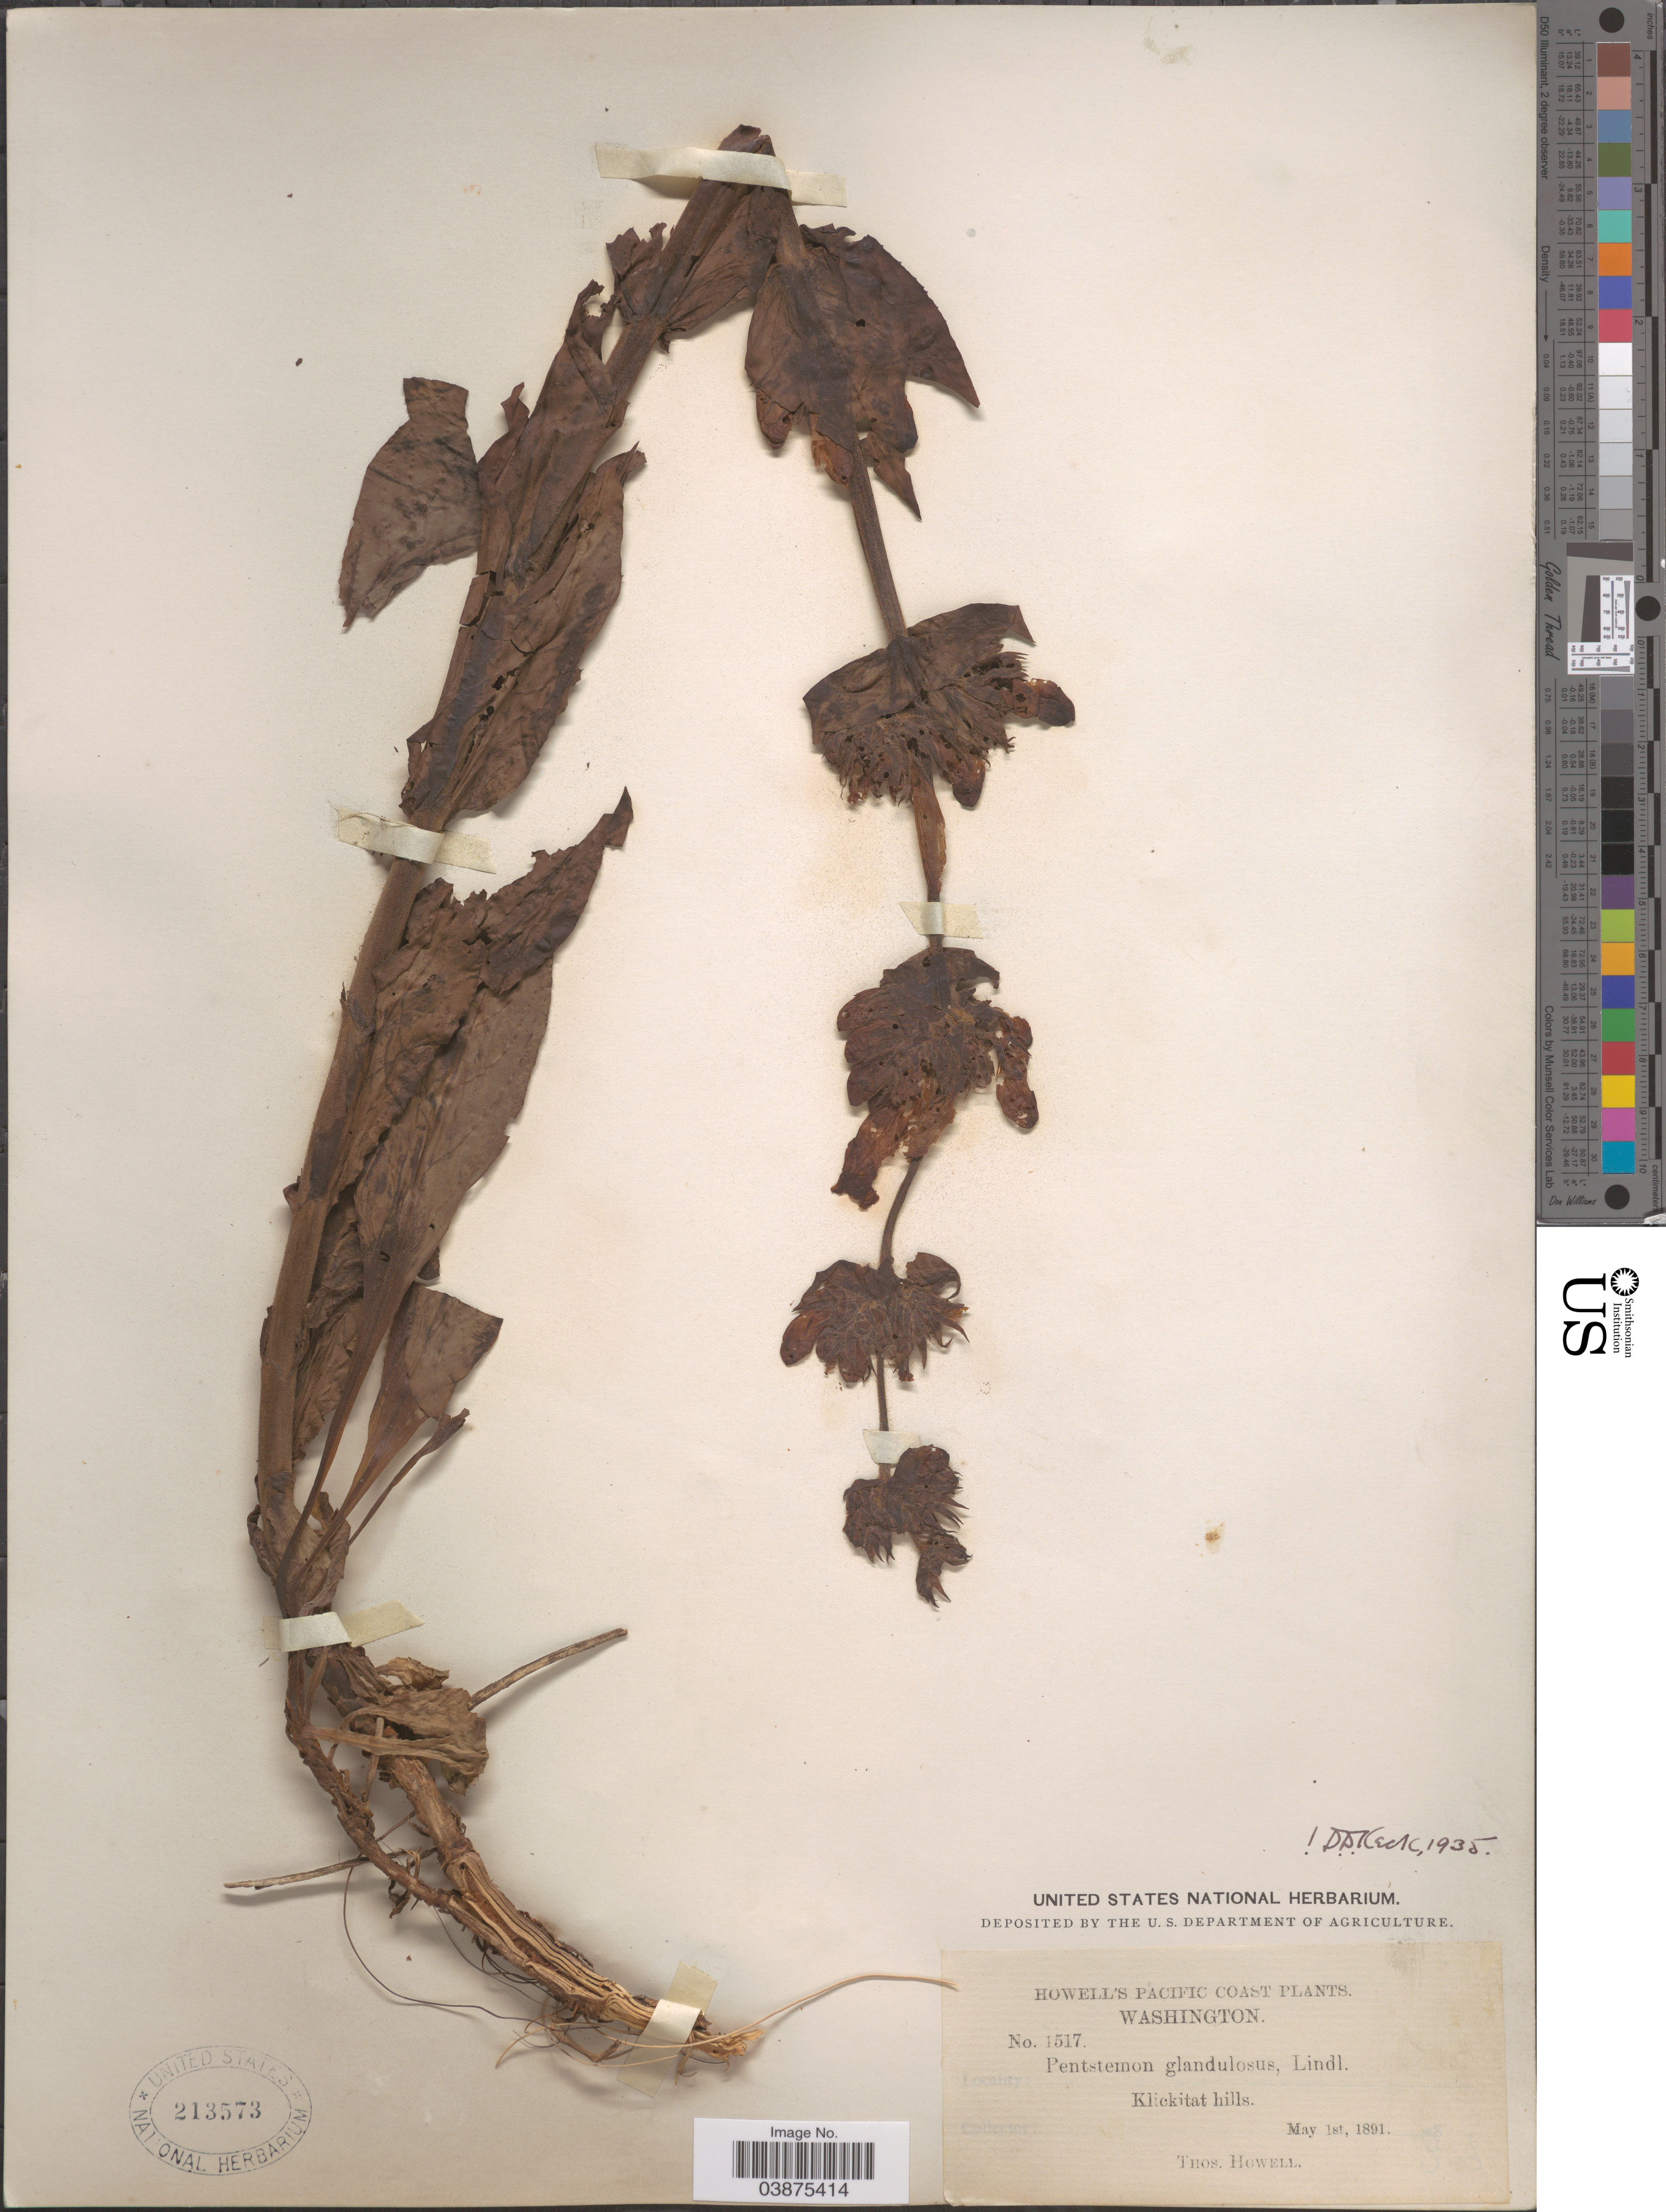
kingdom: Plantae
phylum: Tracheophyta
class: Magnoliopsida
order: Lamiales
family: Plantaginaceae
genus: Penstemon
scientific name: Penstemon glandulosus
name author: Douglas ex Lindl.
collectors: T. Howell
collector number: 1517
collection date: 1891-05-01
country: United States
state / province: Washington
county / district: Klickitat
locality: Pacific Coast. Klickitat hills.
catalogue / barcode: US 213573